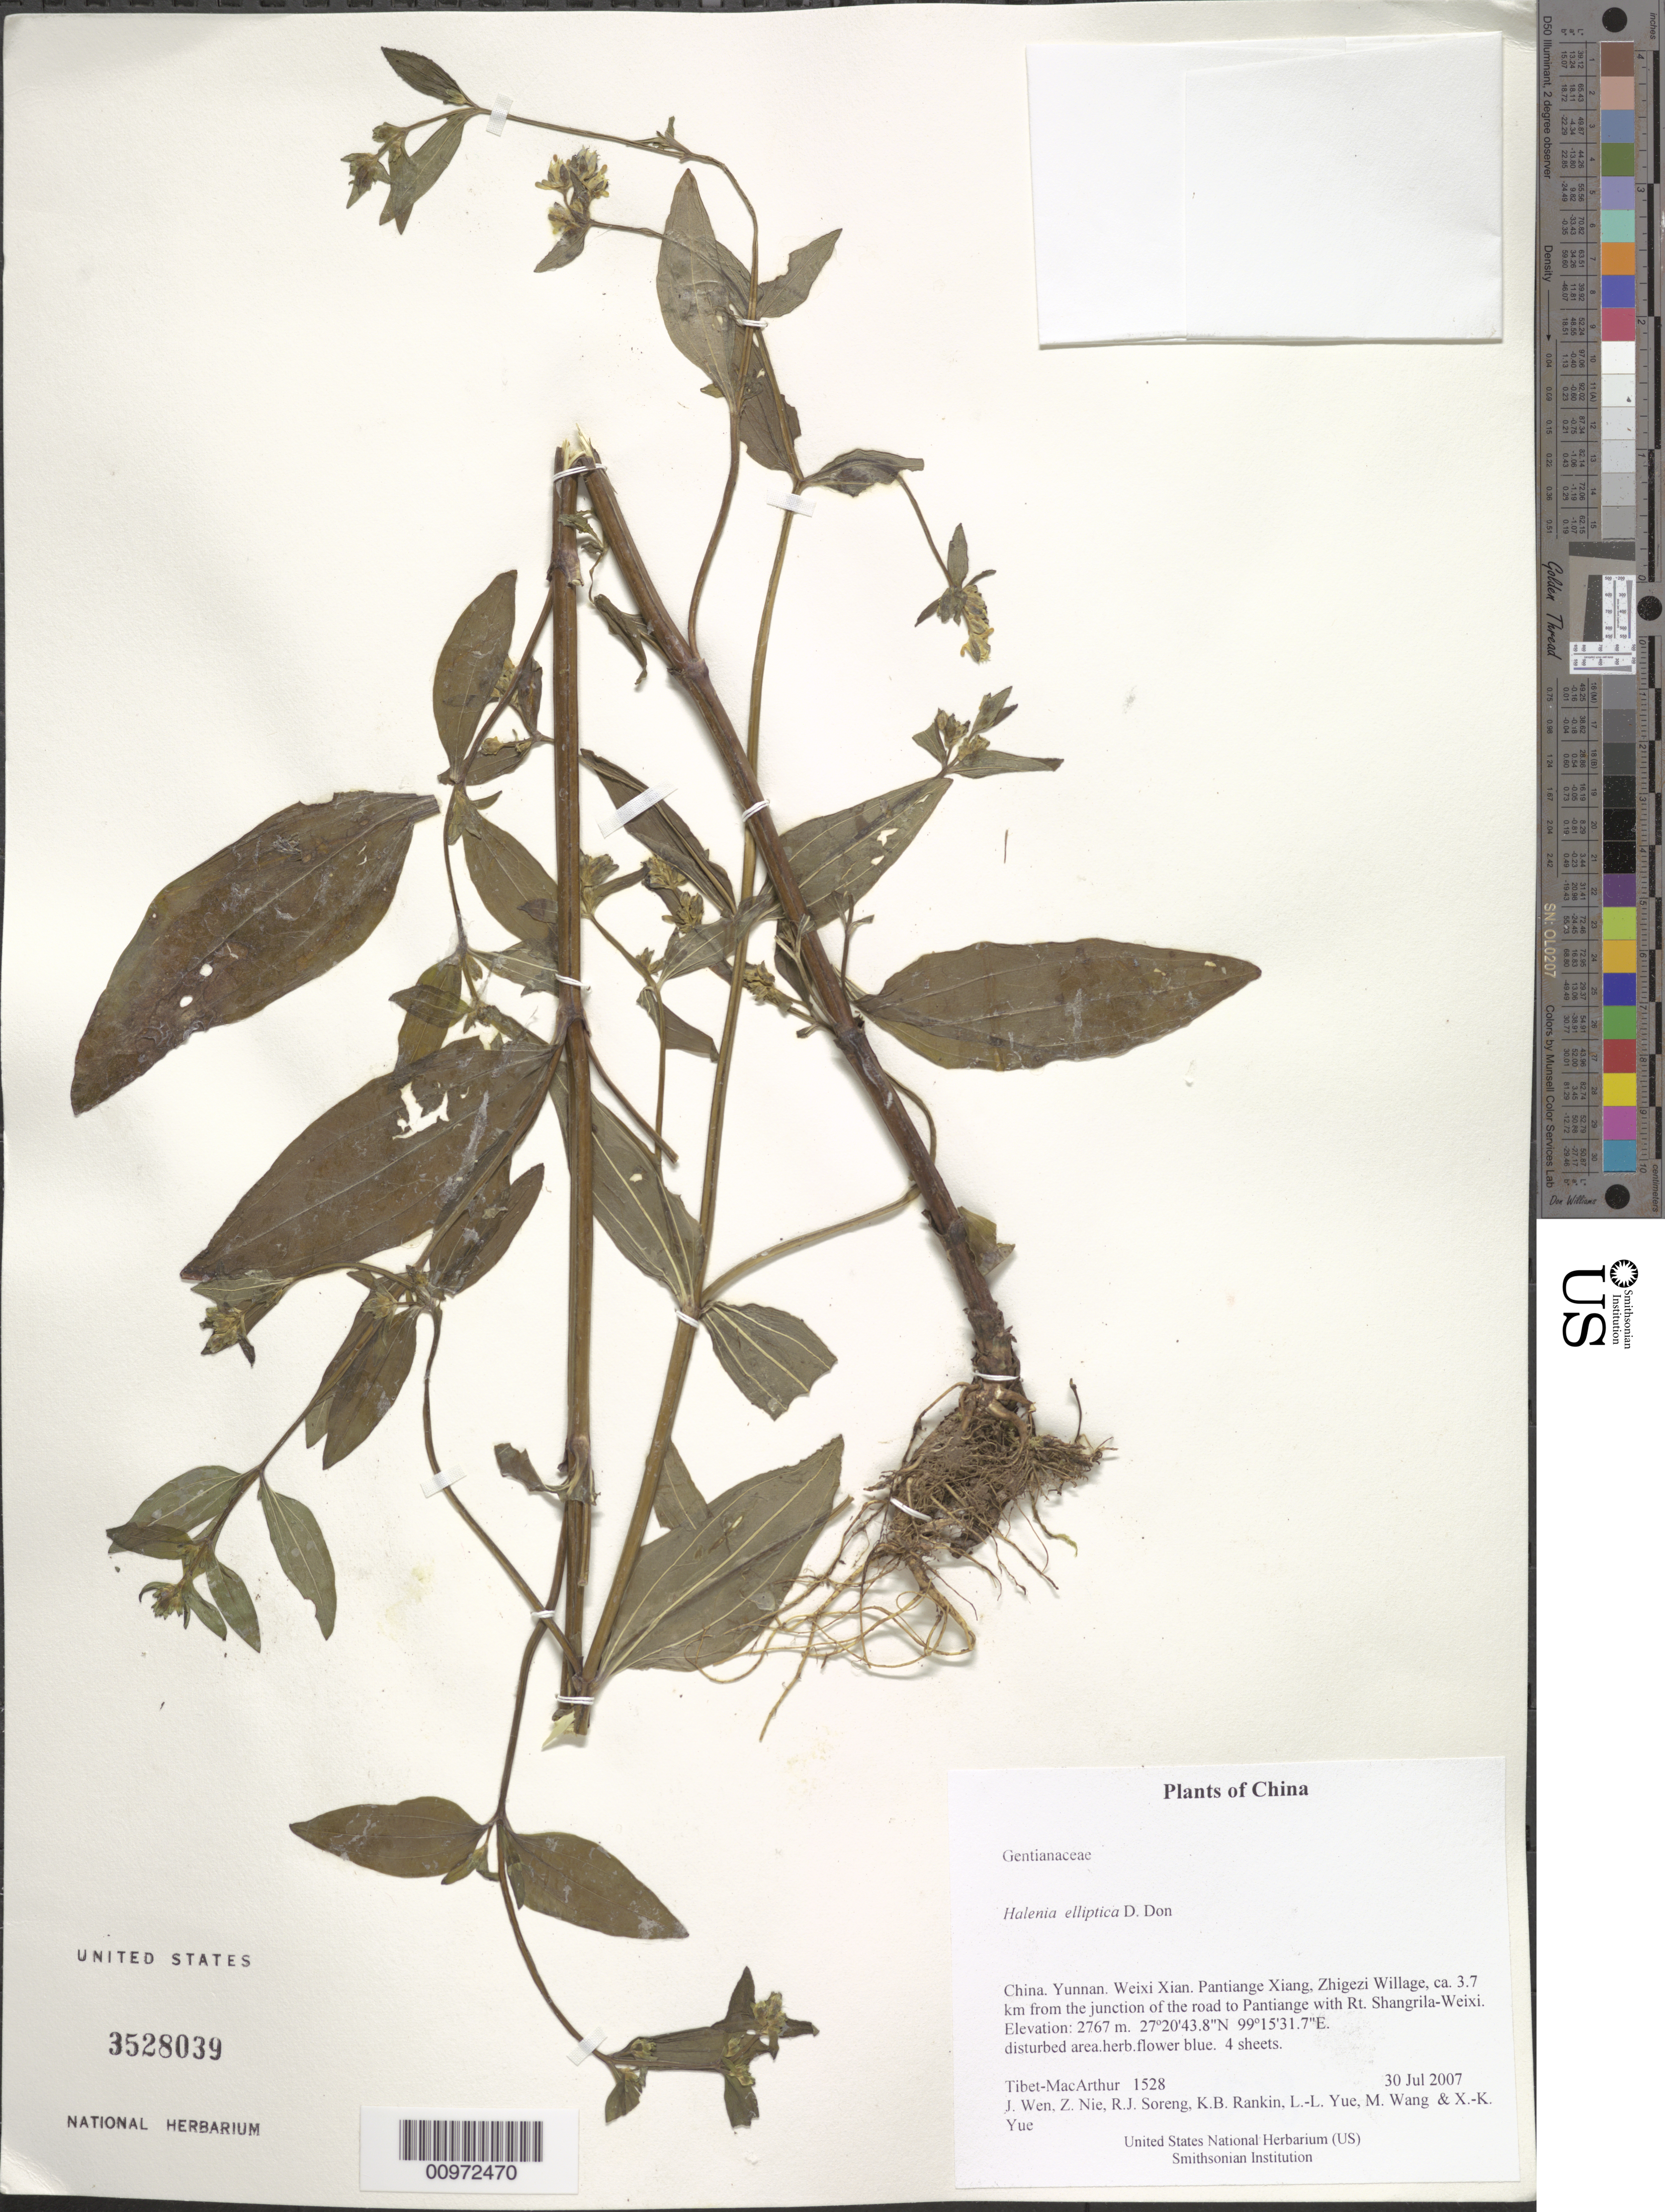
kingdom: Plantae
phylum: Tracheophyta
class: Magnoliopsida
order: Gentianales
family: Gentianaceae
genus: Halenia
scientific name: Halenia elliptica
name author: D. Don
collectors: Tibet-MacArthur, J. Wen, Z. Nie, R. J. Soreng, K. Rankin, L. Yue, M. Wang & X. Yue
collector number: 1528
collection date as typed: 30 Jul 2007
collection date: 2007-07-30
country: China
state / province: Yunnan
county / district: Weixi Xian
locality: Pantiange Xiang, Zhigezi Willage, ca. 3.7 km from the junction of the road to Pantiange with Rt. Shangrila-Weixi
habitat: disturbed area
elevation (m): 2767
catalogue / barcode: US 3528039